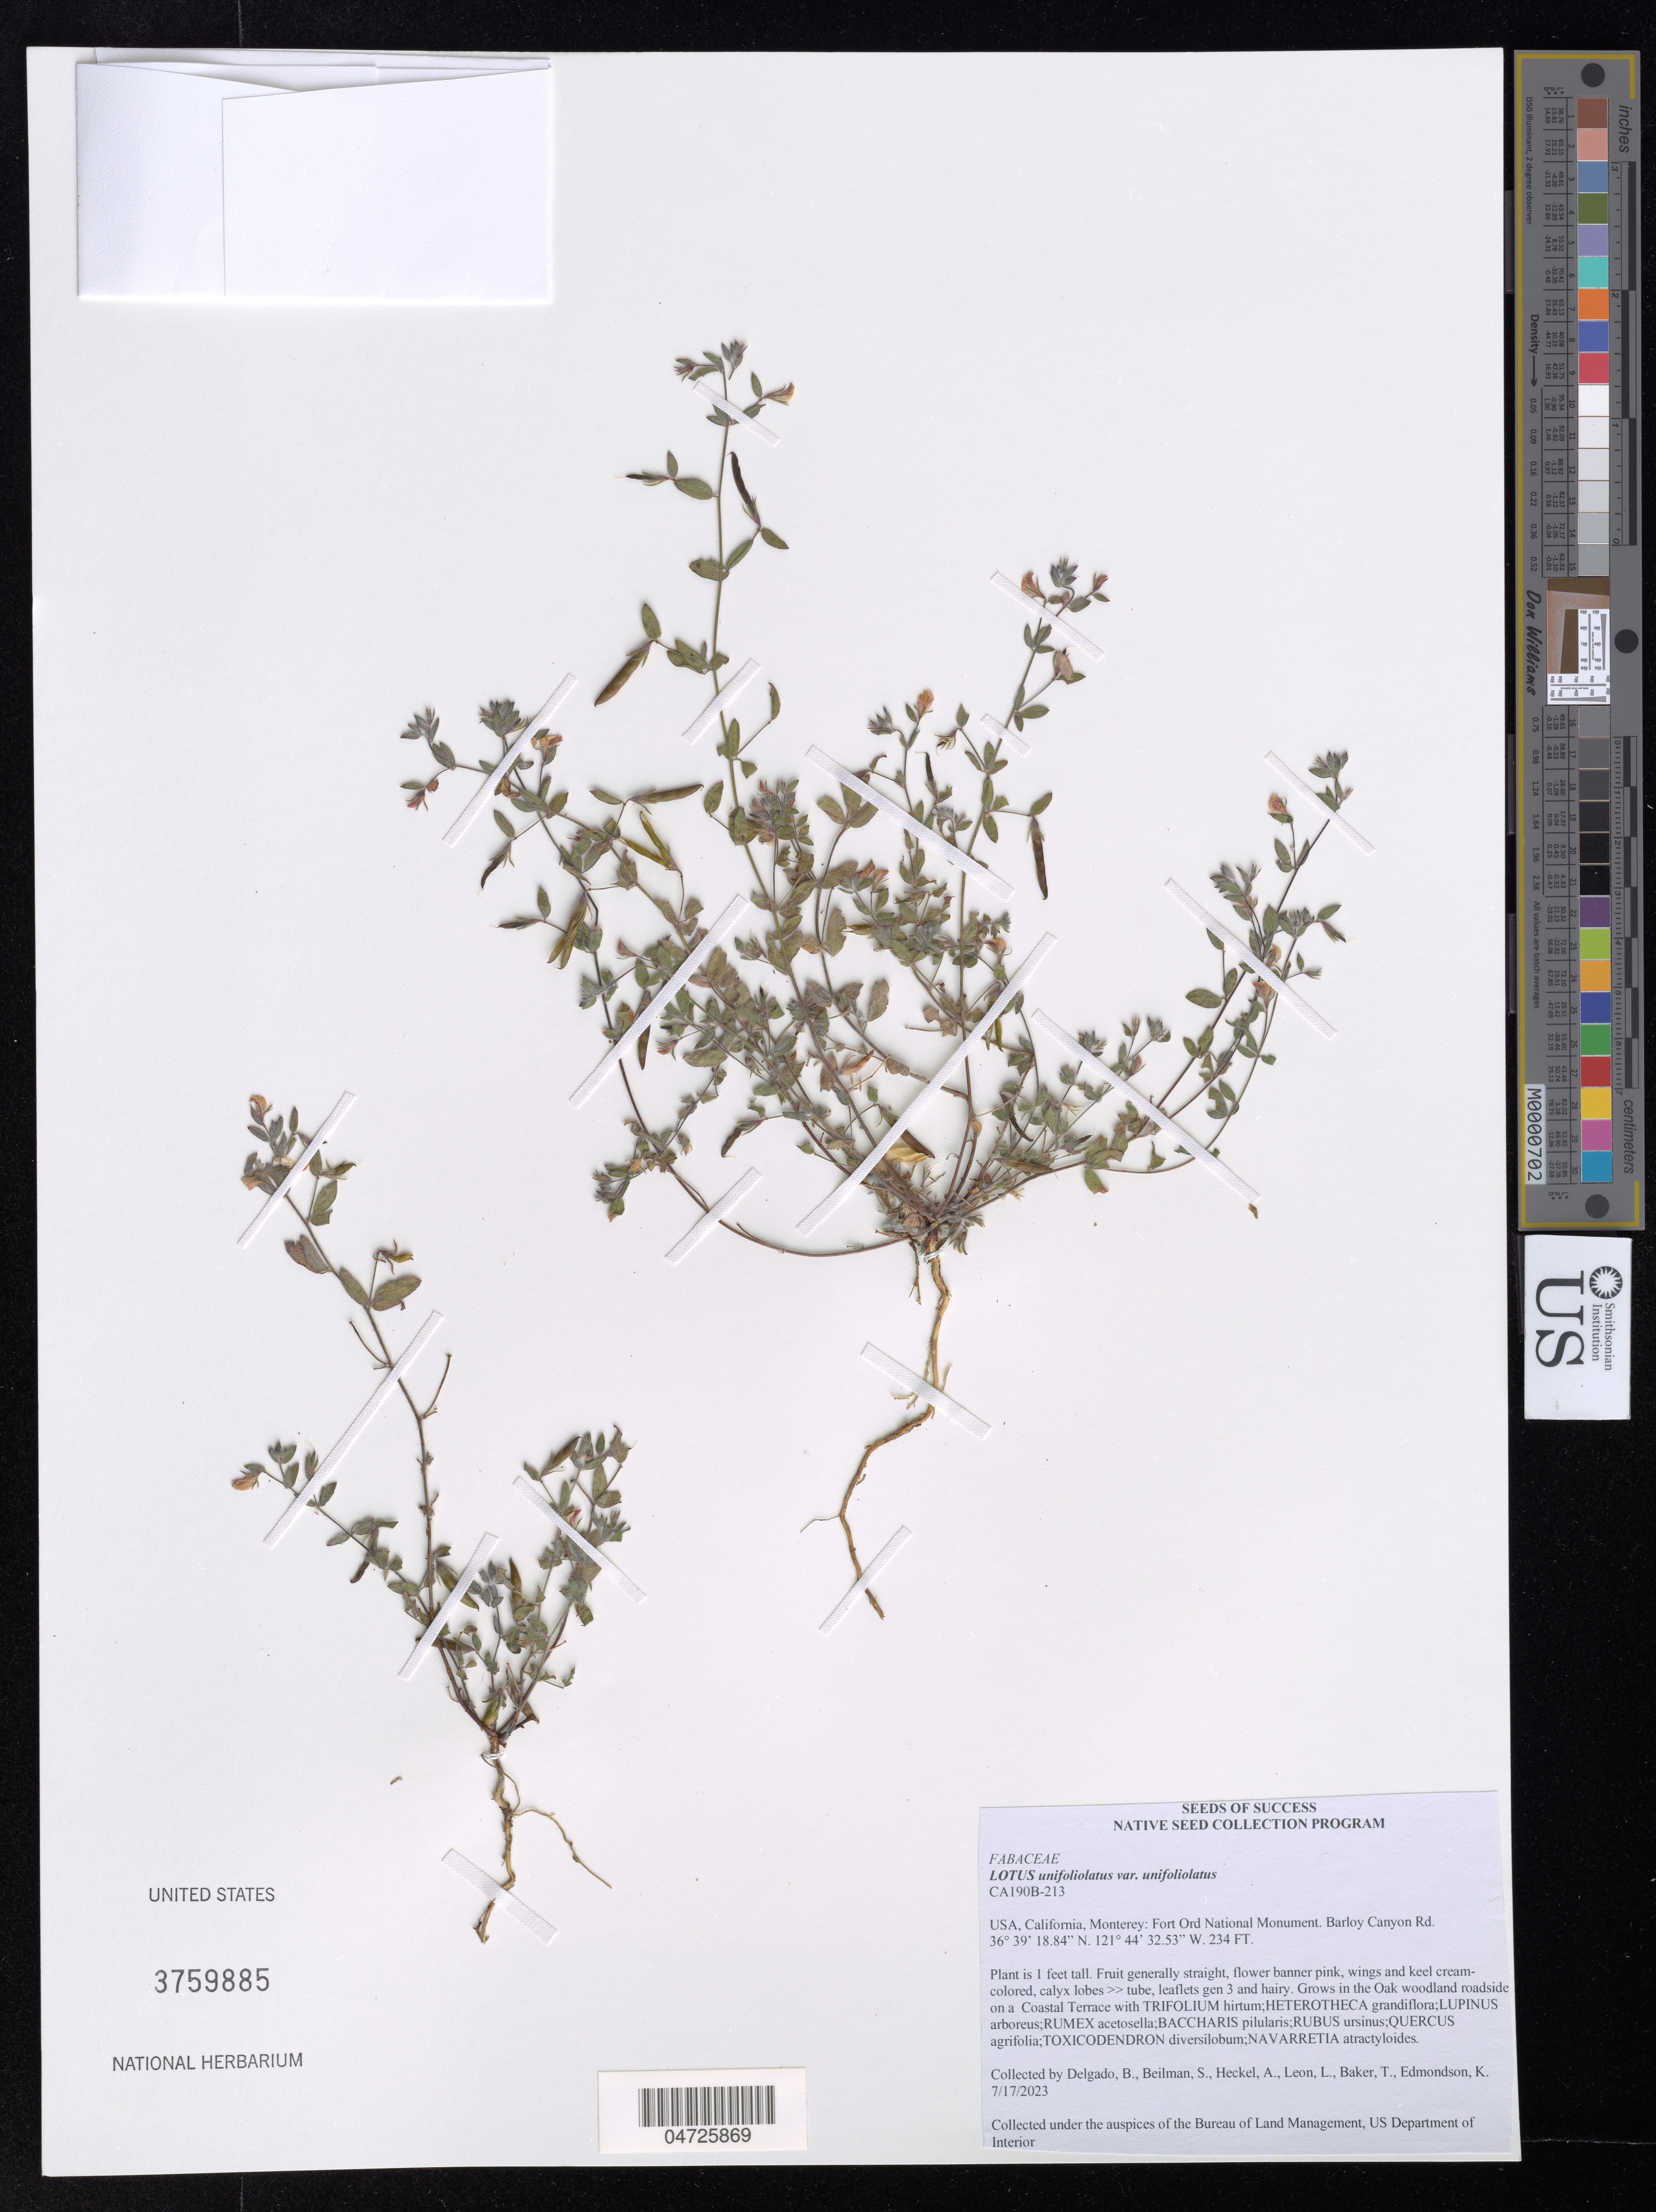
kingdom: Plantae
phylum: Tracheophyta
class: Magnoliopsida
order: Fabales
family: Fabaceae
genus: Lotus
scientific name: Lotus unifoliolatus var. unifoliolatus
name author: (Hook.) Benth.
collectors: B. Delgado, A. Heckel, L. Leon & et al.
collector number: CA190B-213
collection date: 2023-07-17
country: United States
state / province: California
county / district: Monterey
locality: Monterey: Fort Ord National Monument. Barloy Canyon Rd.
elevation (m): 71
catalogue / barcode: US 3759885